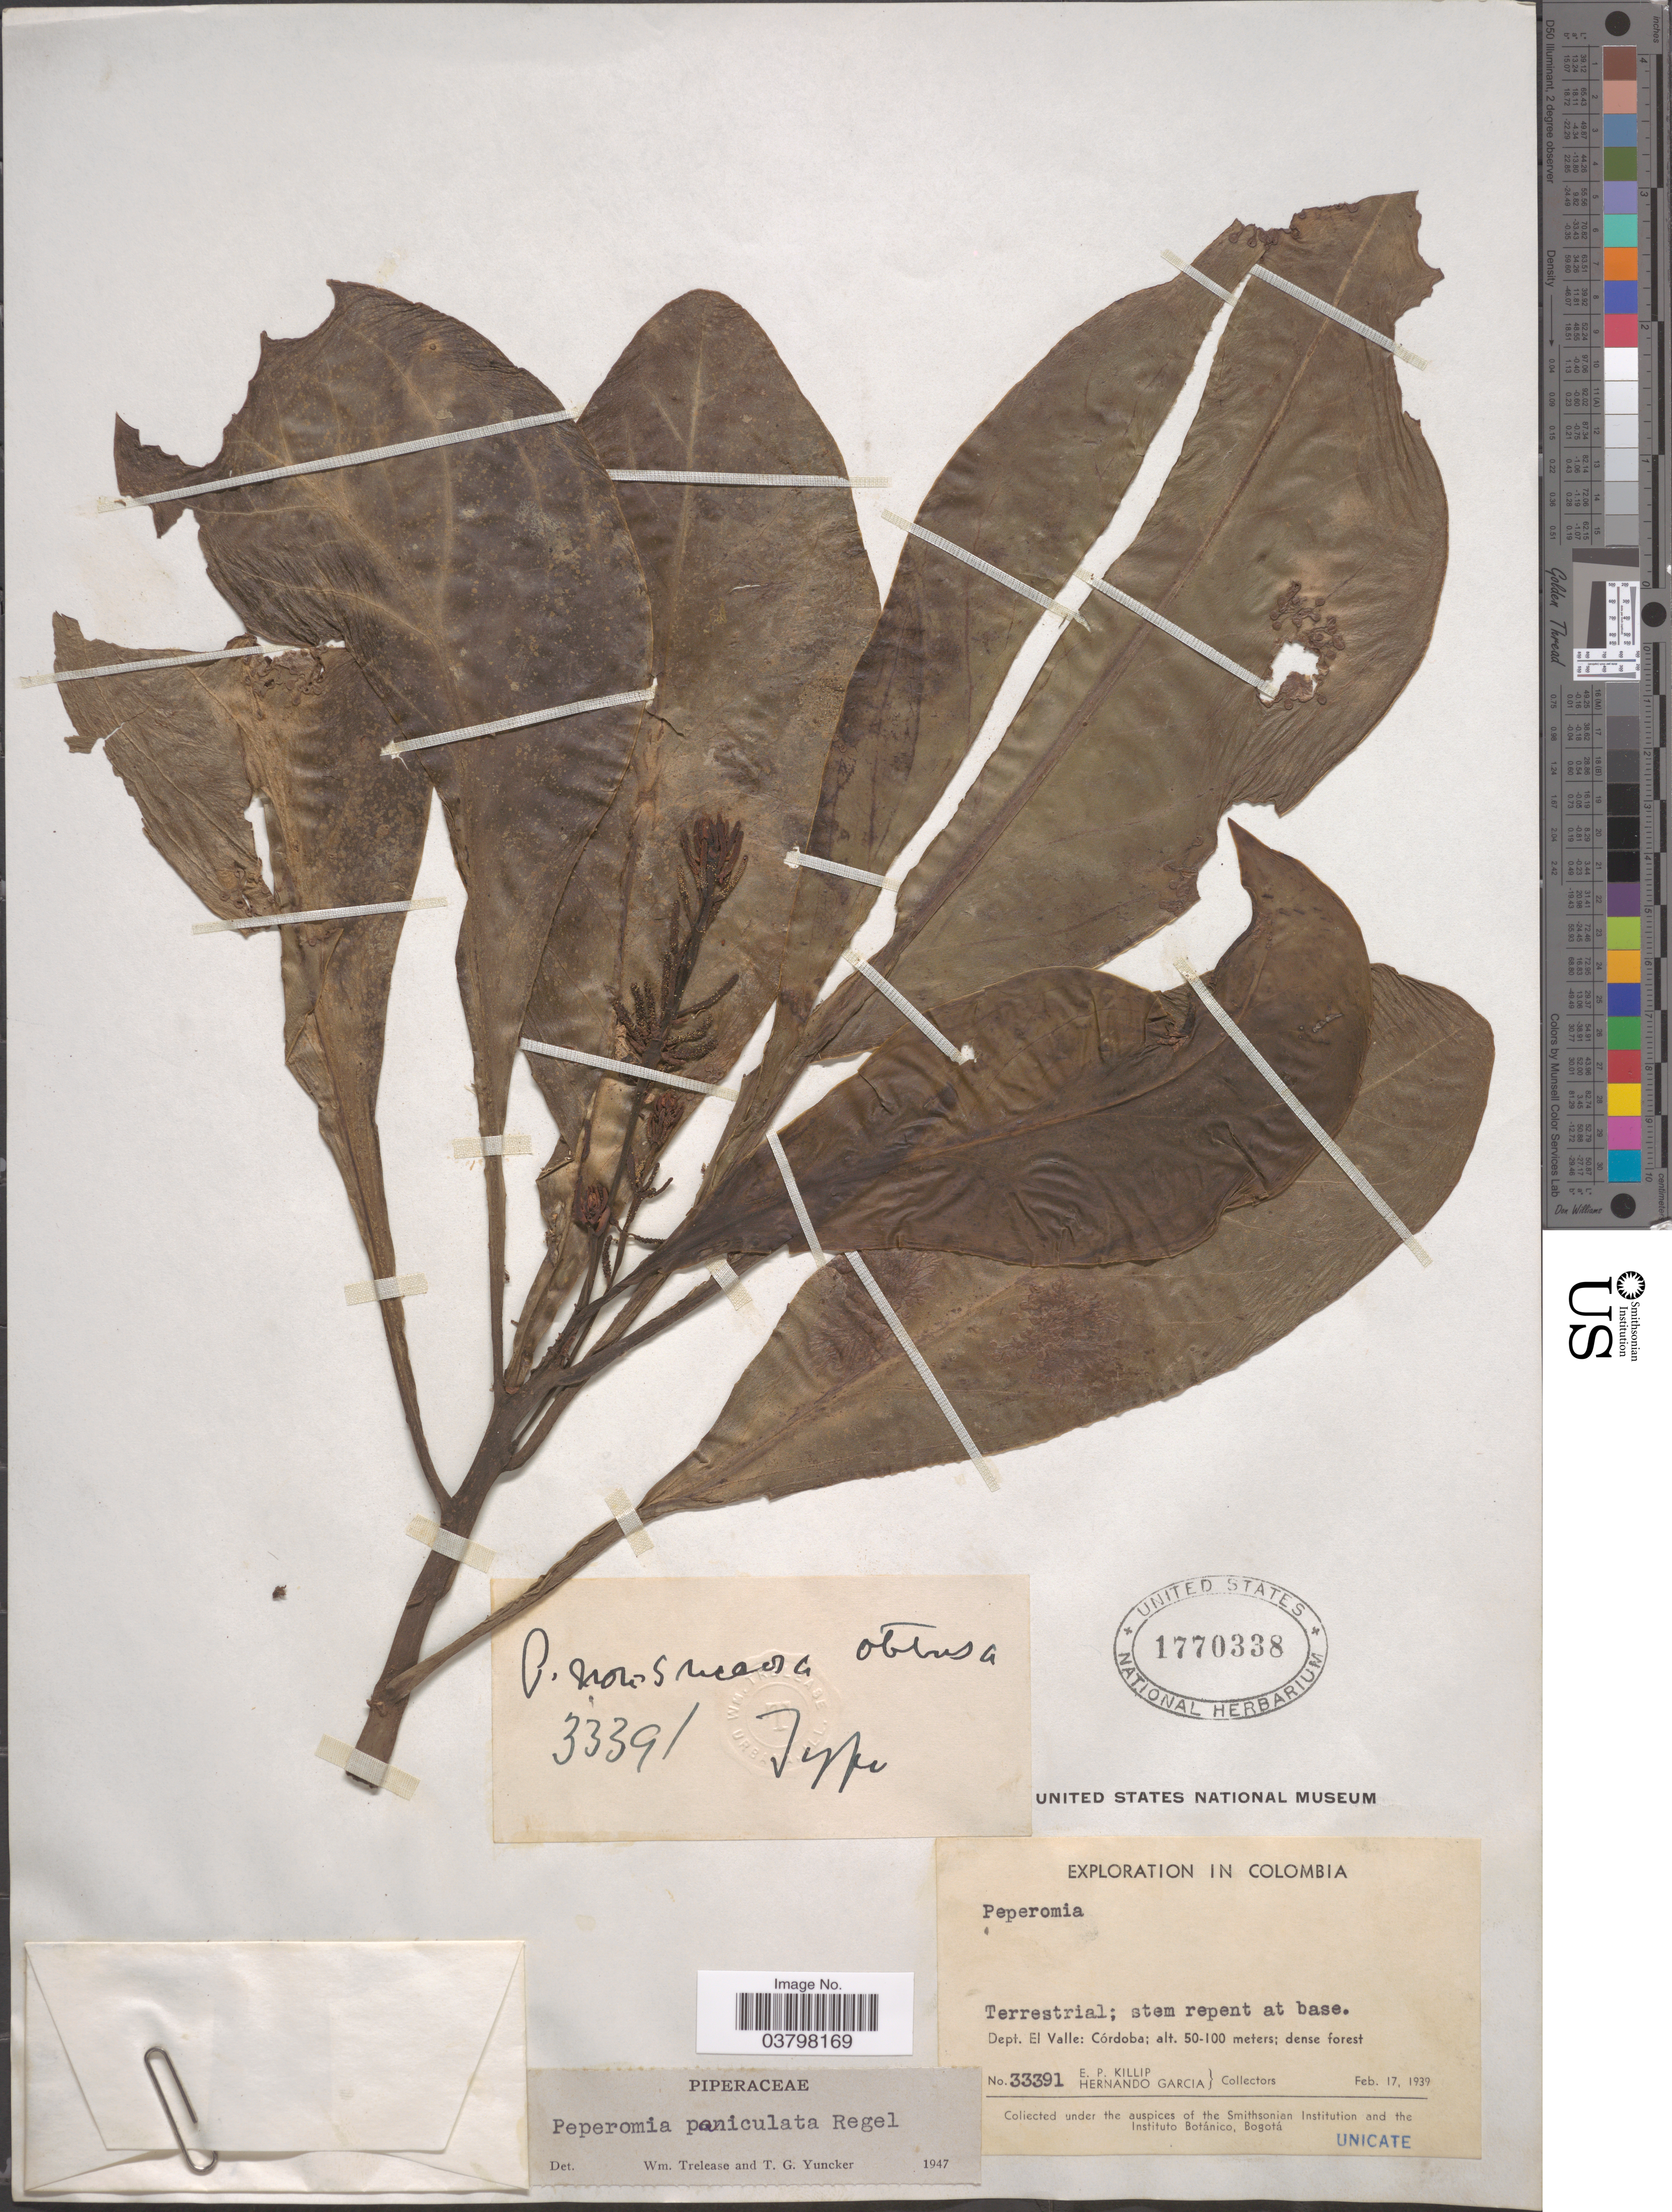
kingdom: Plantae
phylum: Tracheophyta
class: Magnoliopsida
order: Piperales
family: Piperaceae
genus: Peperomia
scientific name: Peperomia pernambucensis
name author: Miq.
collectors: E. P. Killip & H. Garcia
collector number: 33391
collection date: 1939-02-17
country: Colombia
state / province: Valle del Cauca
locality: Dept. El Valle: Córdoba.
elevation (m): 50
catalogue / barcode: US 1770338